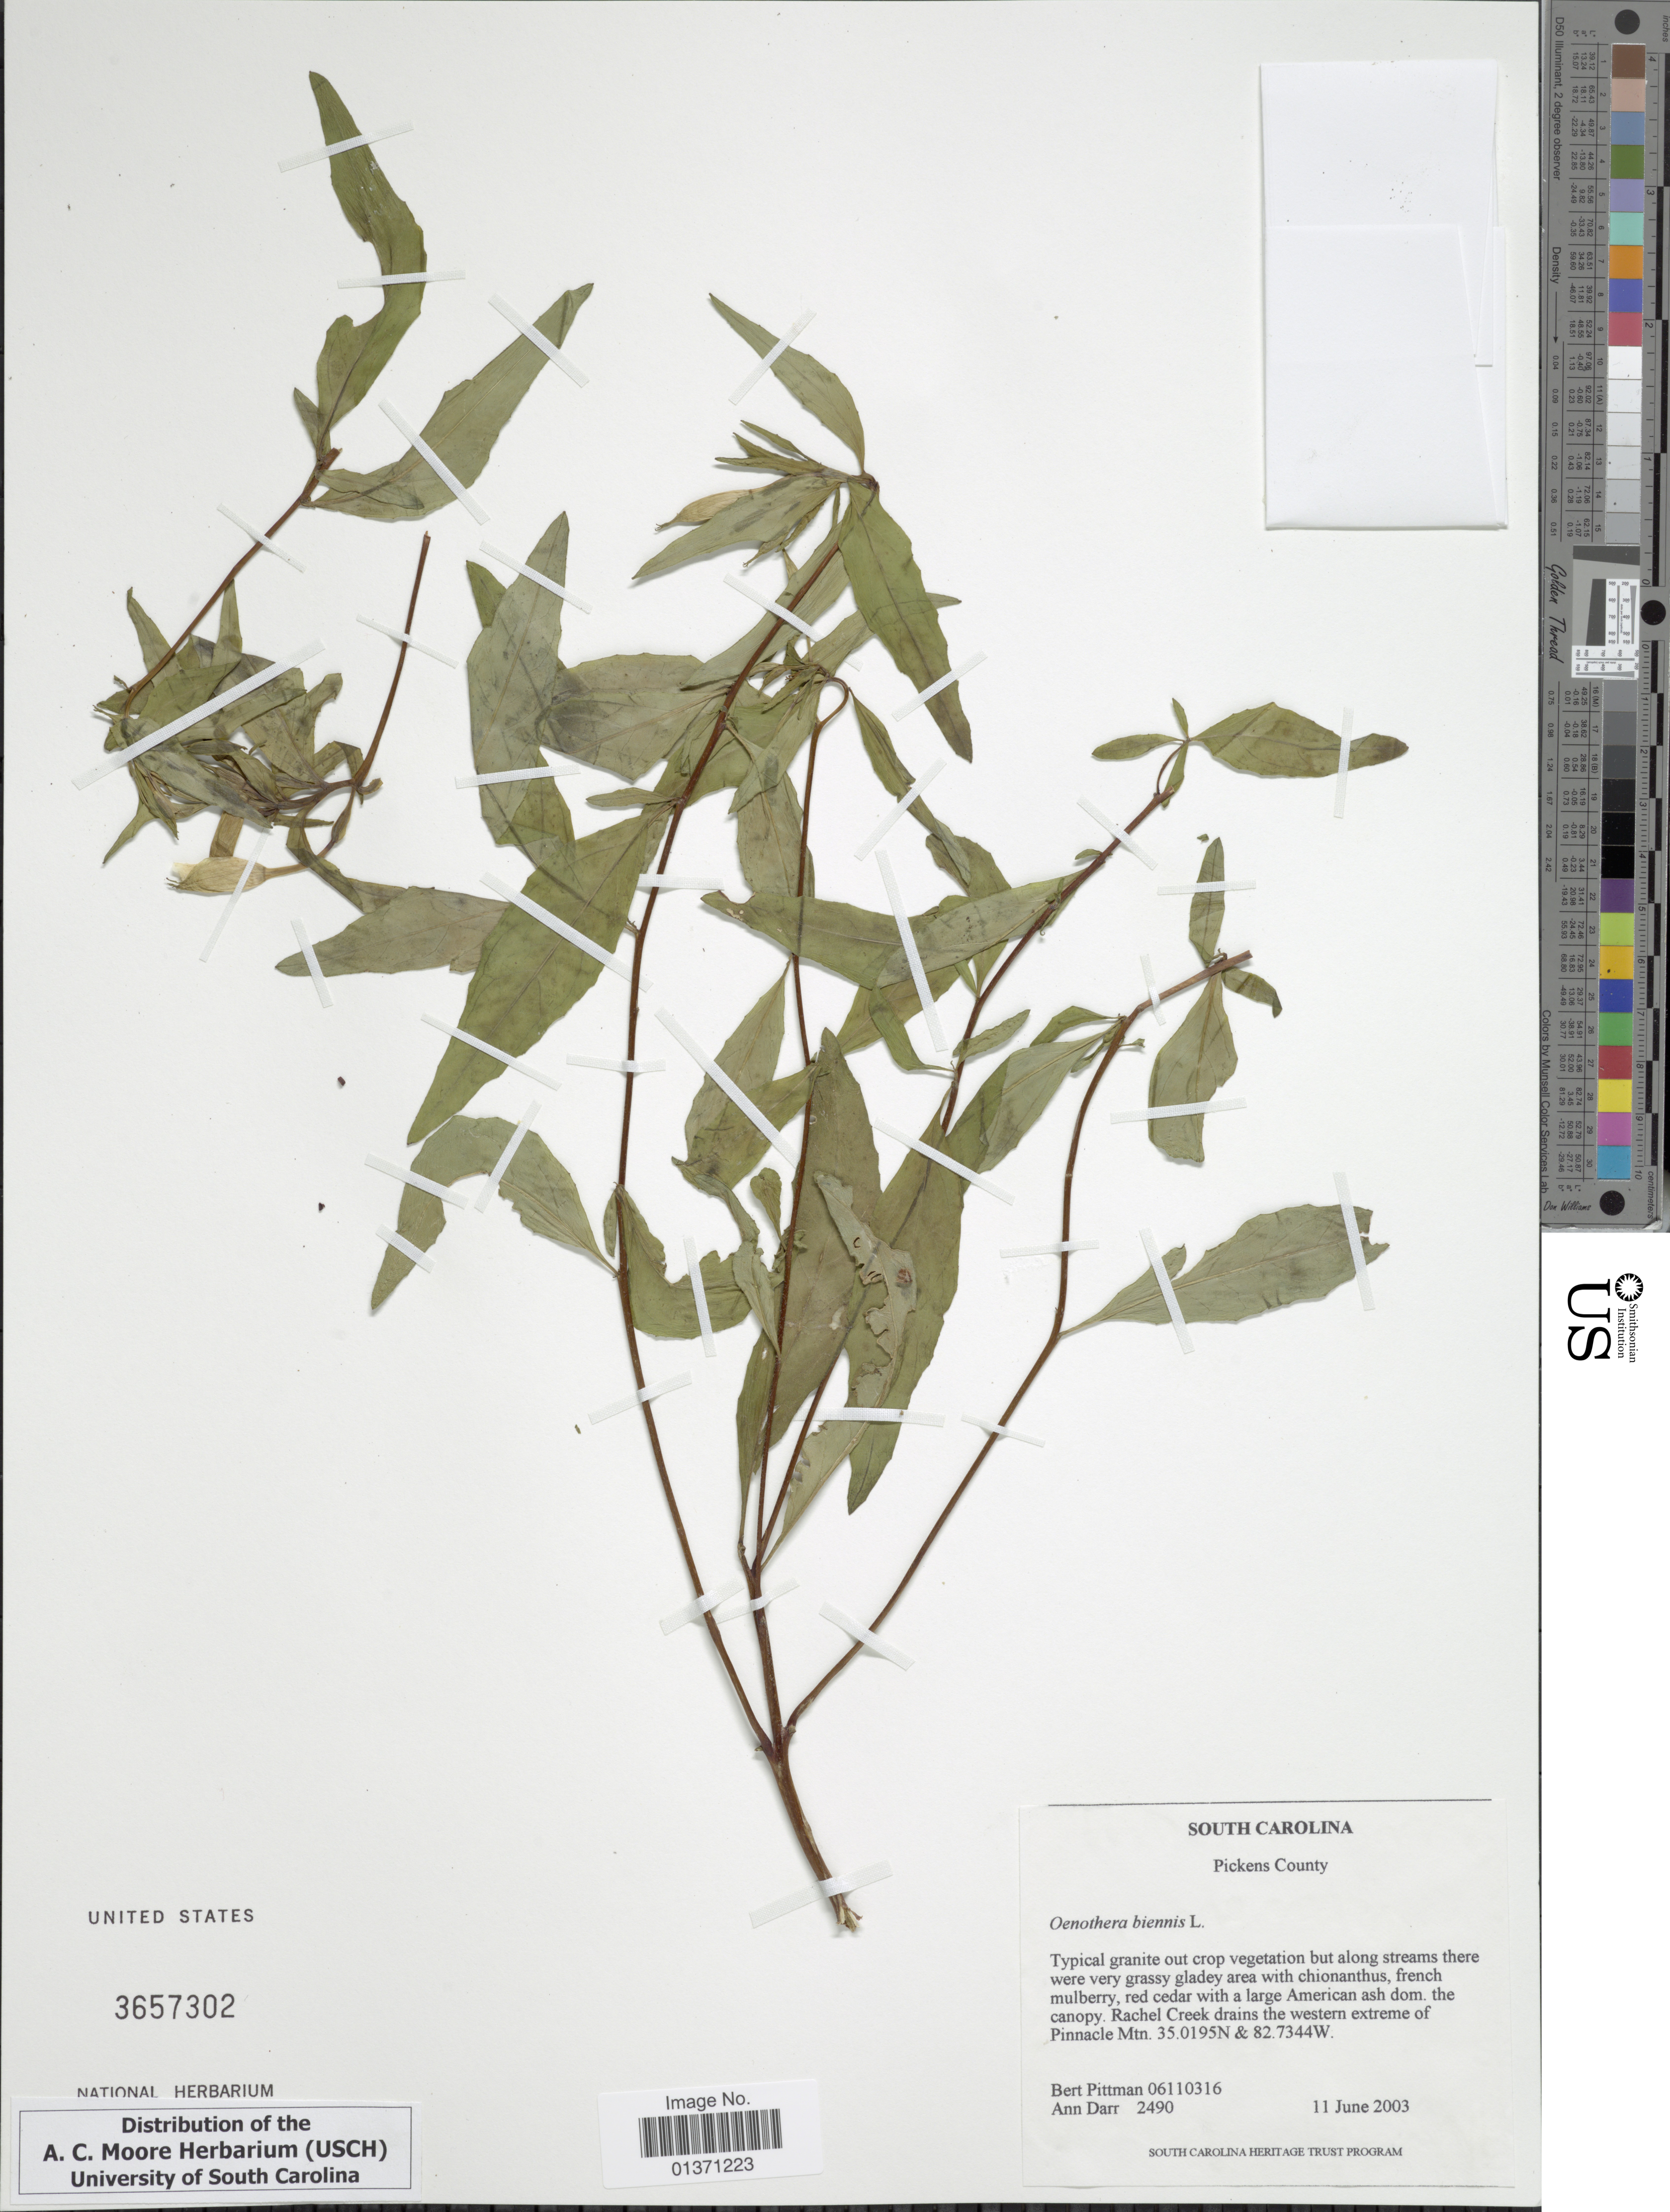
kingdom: Plantae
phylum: Tracheophyta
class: Magnoliopsida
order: Myrtales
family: Onagraceae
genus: Oenothera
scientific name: Oenothera biennis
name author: L.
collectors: B. Pittman & A. Darr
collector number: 06110316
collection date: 2003-06-11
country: United States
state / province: South Carolina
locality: Rachel Creek drains the western extreme of Pinnacle Mtn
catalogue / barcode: US 3657302